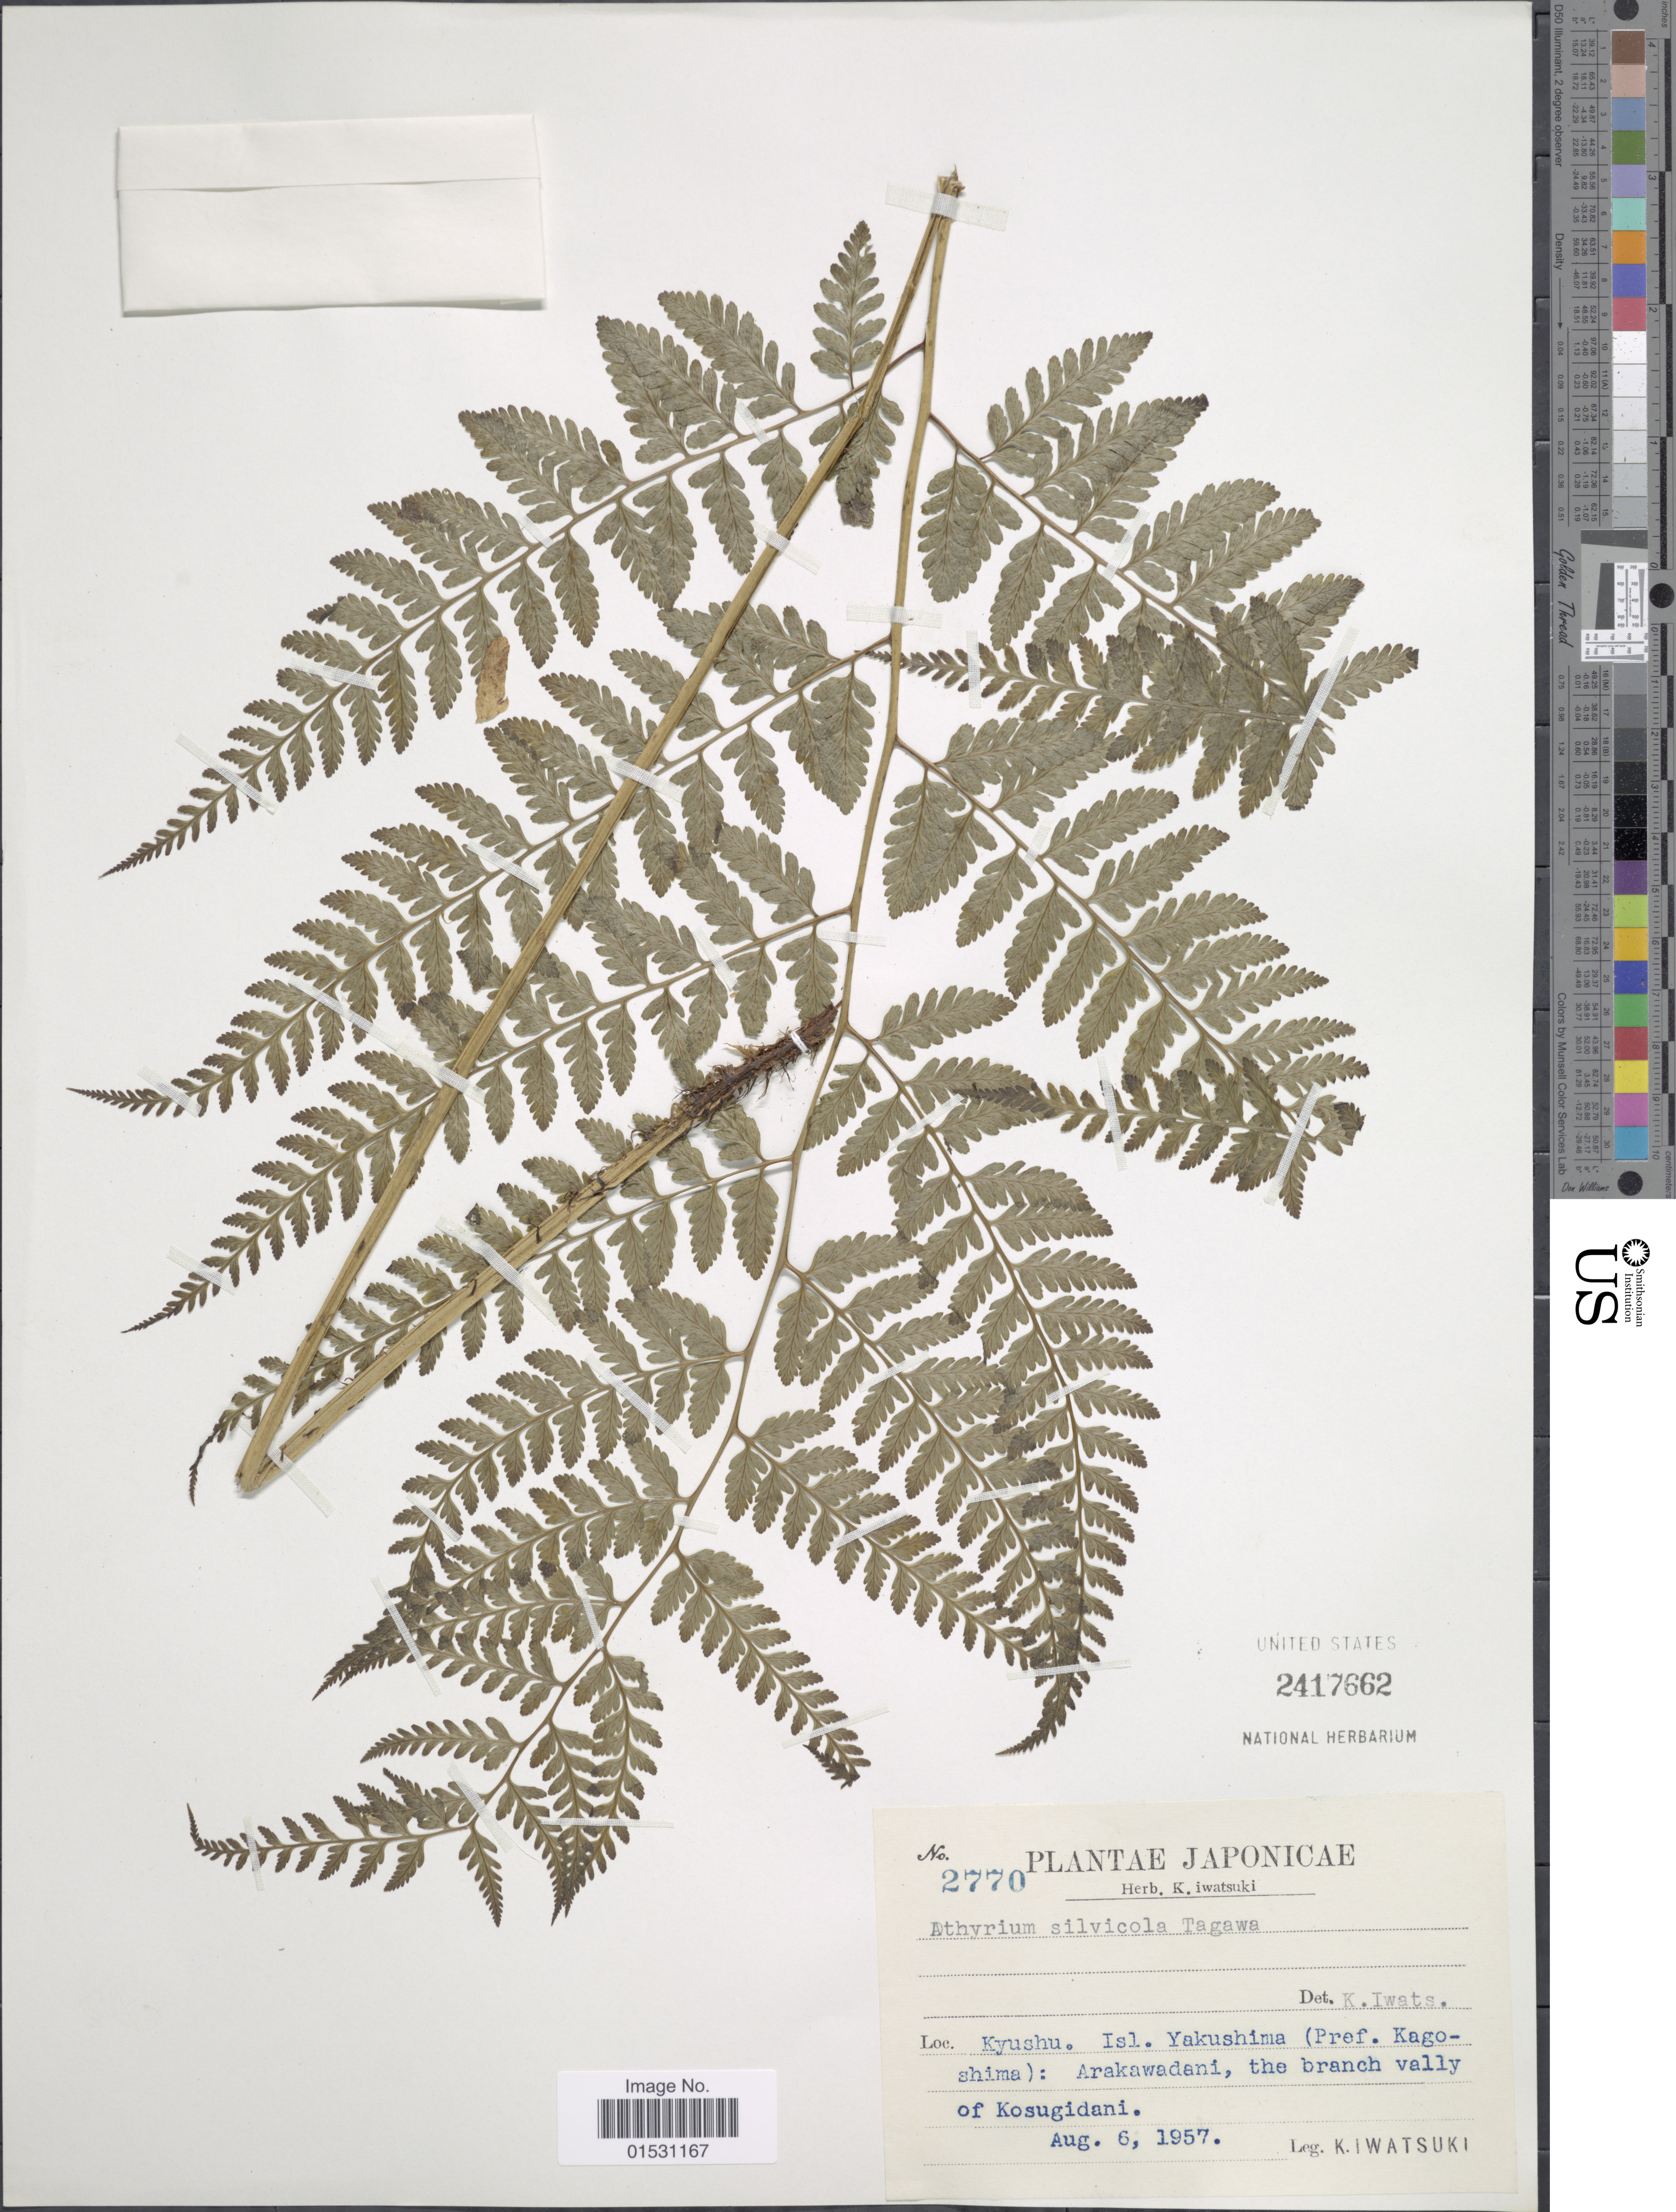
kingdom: Plantae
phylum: Tracheophyta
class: Polypodiopsida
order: Polypodiales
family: Athyriaceae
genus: Athyrium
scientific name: Athyrium silvicola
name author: Tagawa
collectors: K. Iwatsuki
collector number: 2770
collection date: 1957-08-06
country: Japan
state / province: Kagosima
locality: Kyushu. Isl. Yakushima (Pref. Kagoshima): Arakawadani, the branch valley of Kosugidani.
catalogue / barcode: US 2417662